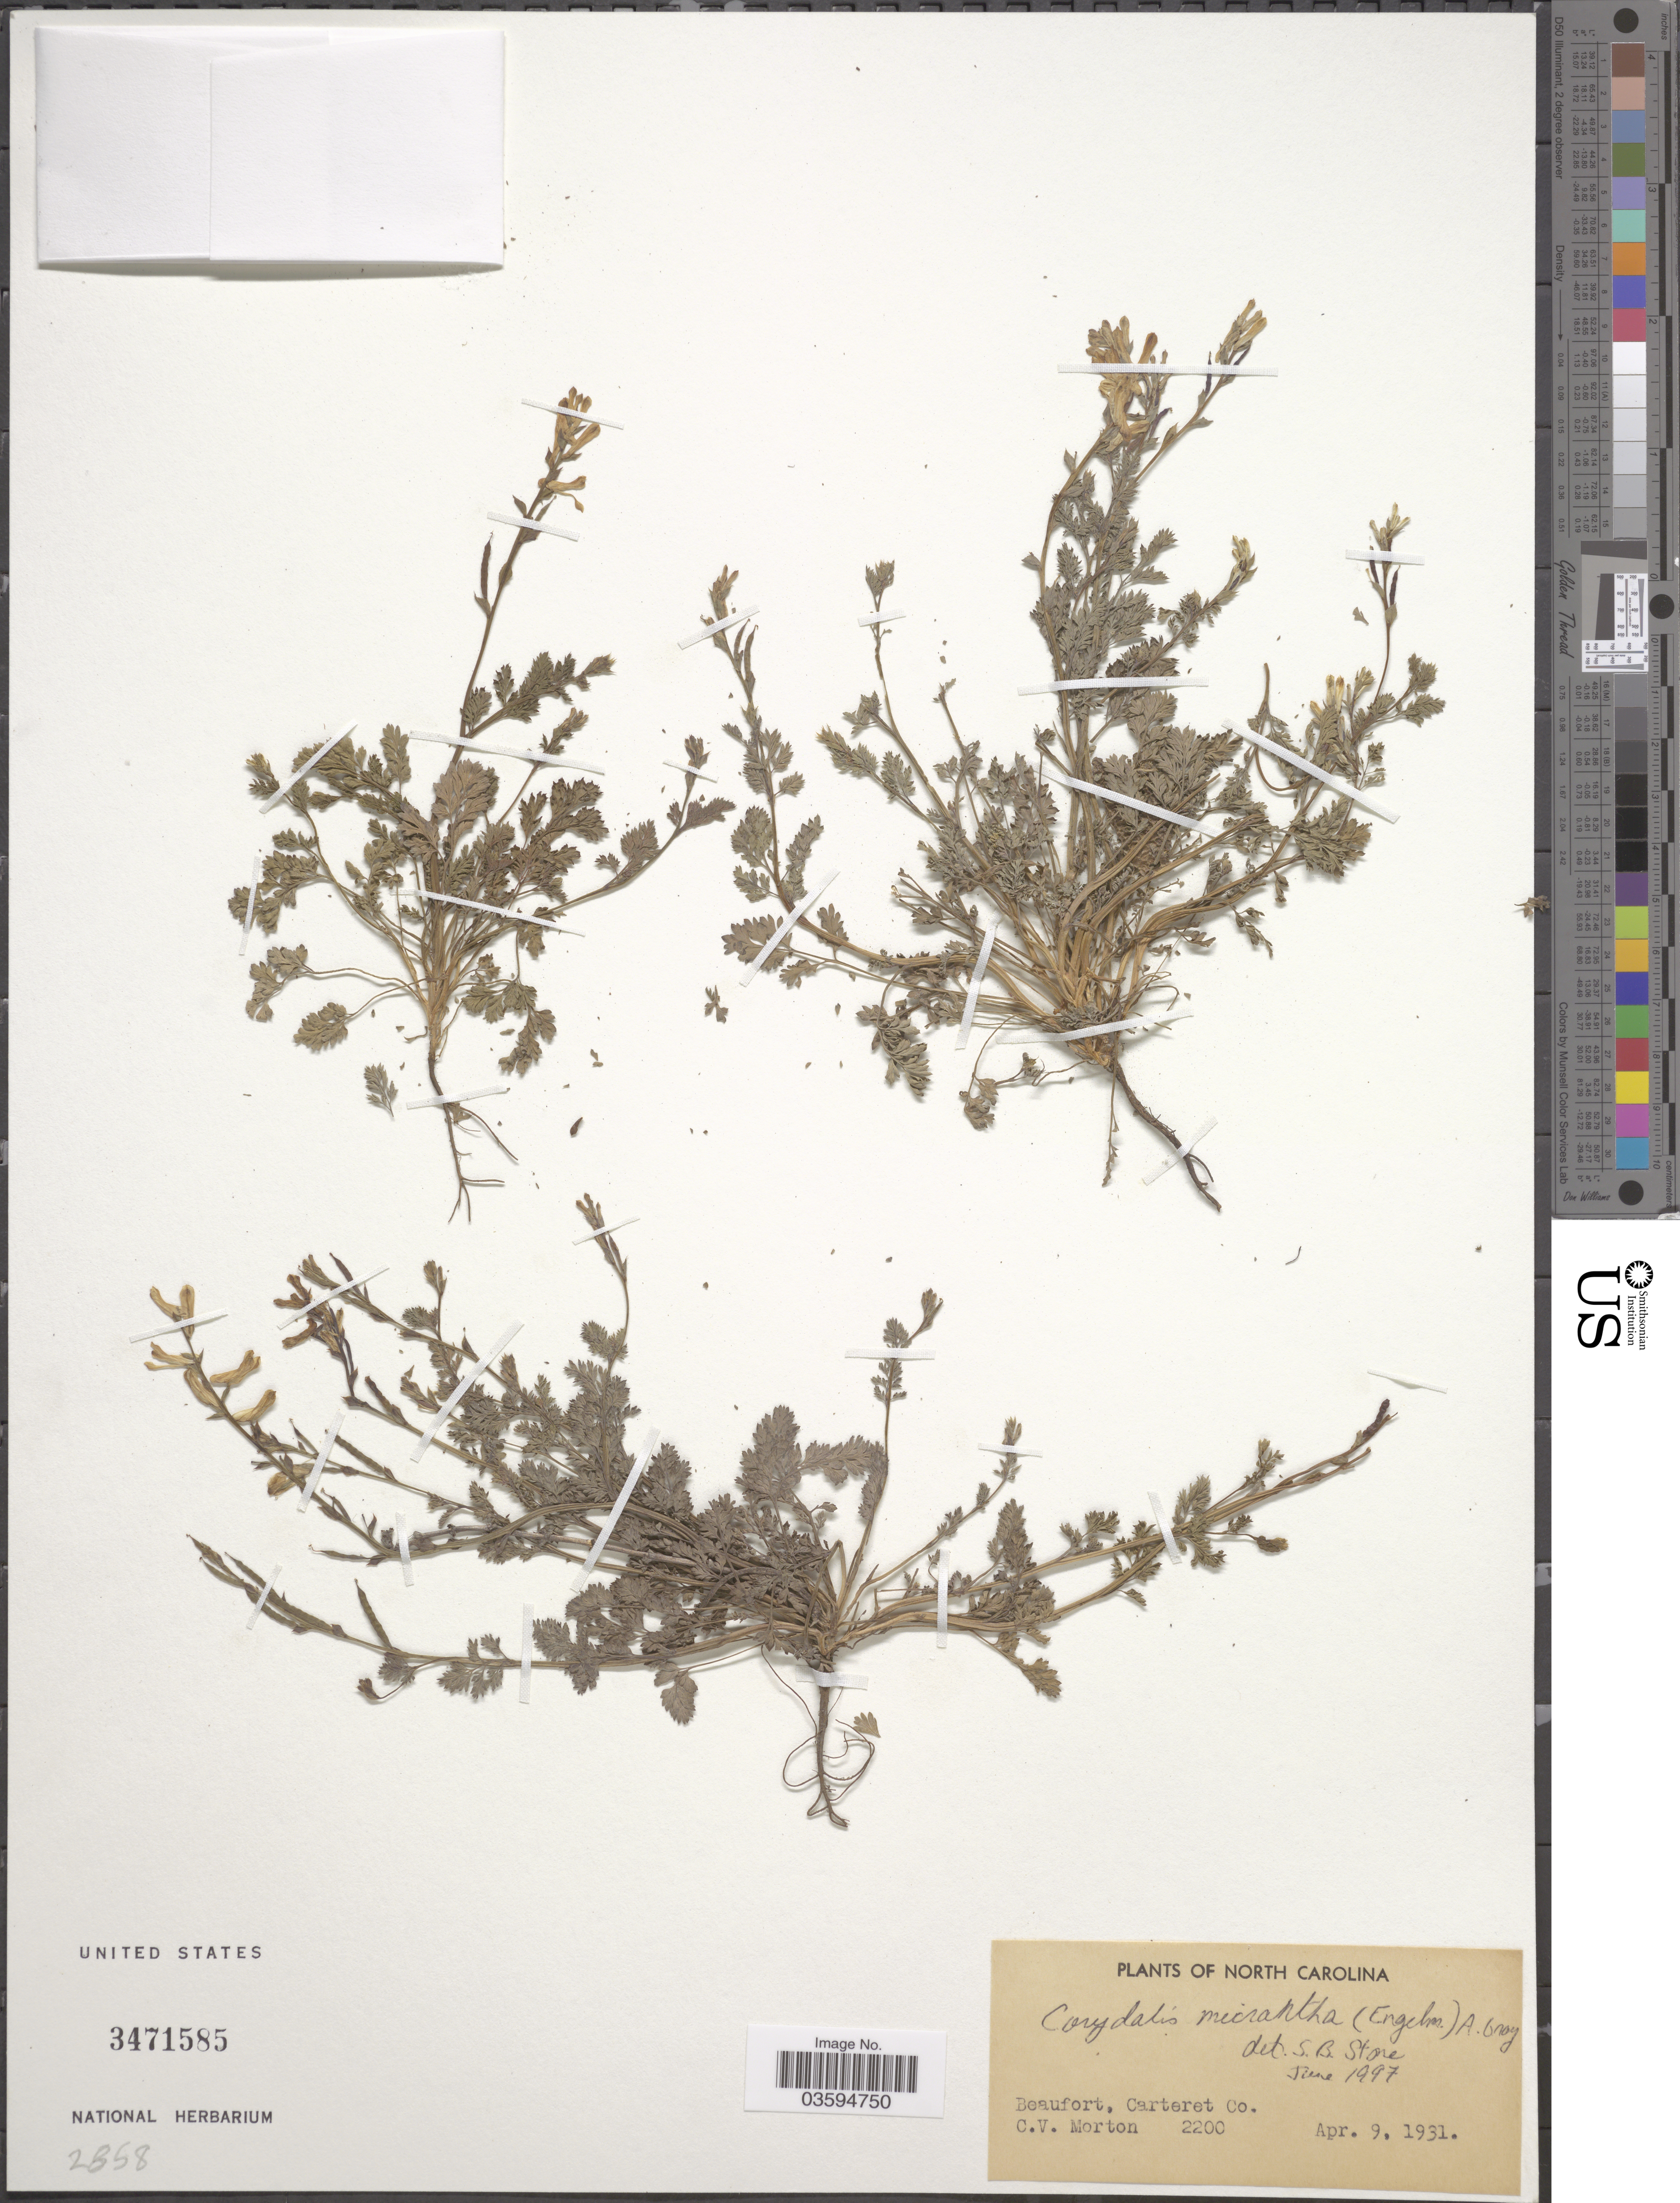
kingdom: Plantae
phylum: Tracheophyta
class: Magnoliopsida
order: Ranunculales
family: Papaveraceae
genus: Corydalis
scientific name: Corydalis micrantha subsp. micrantha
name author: (Engelm. & A. Gray) A. Gray & J.M. Coult.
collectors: C. V. Morton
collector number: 2200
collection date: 1931-04-09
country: United States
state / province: North Carolina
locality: Beaufort, Carteret Co.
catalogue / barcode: US 3471585